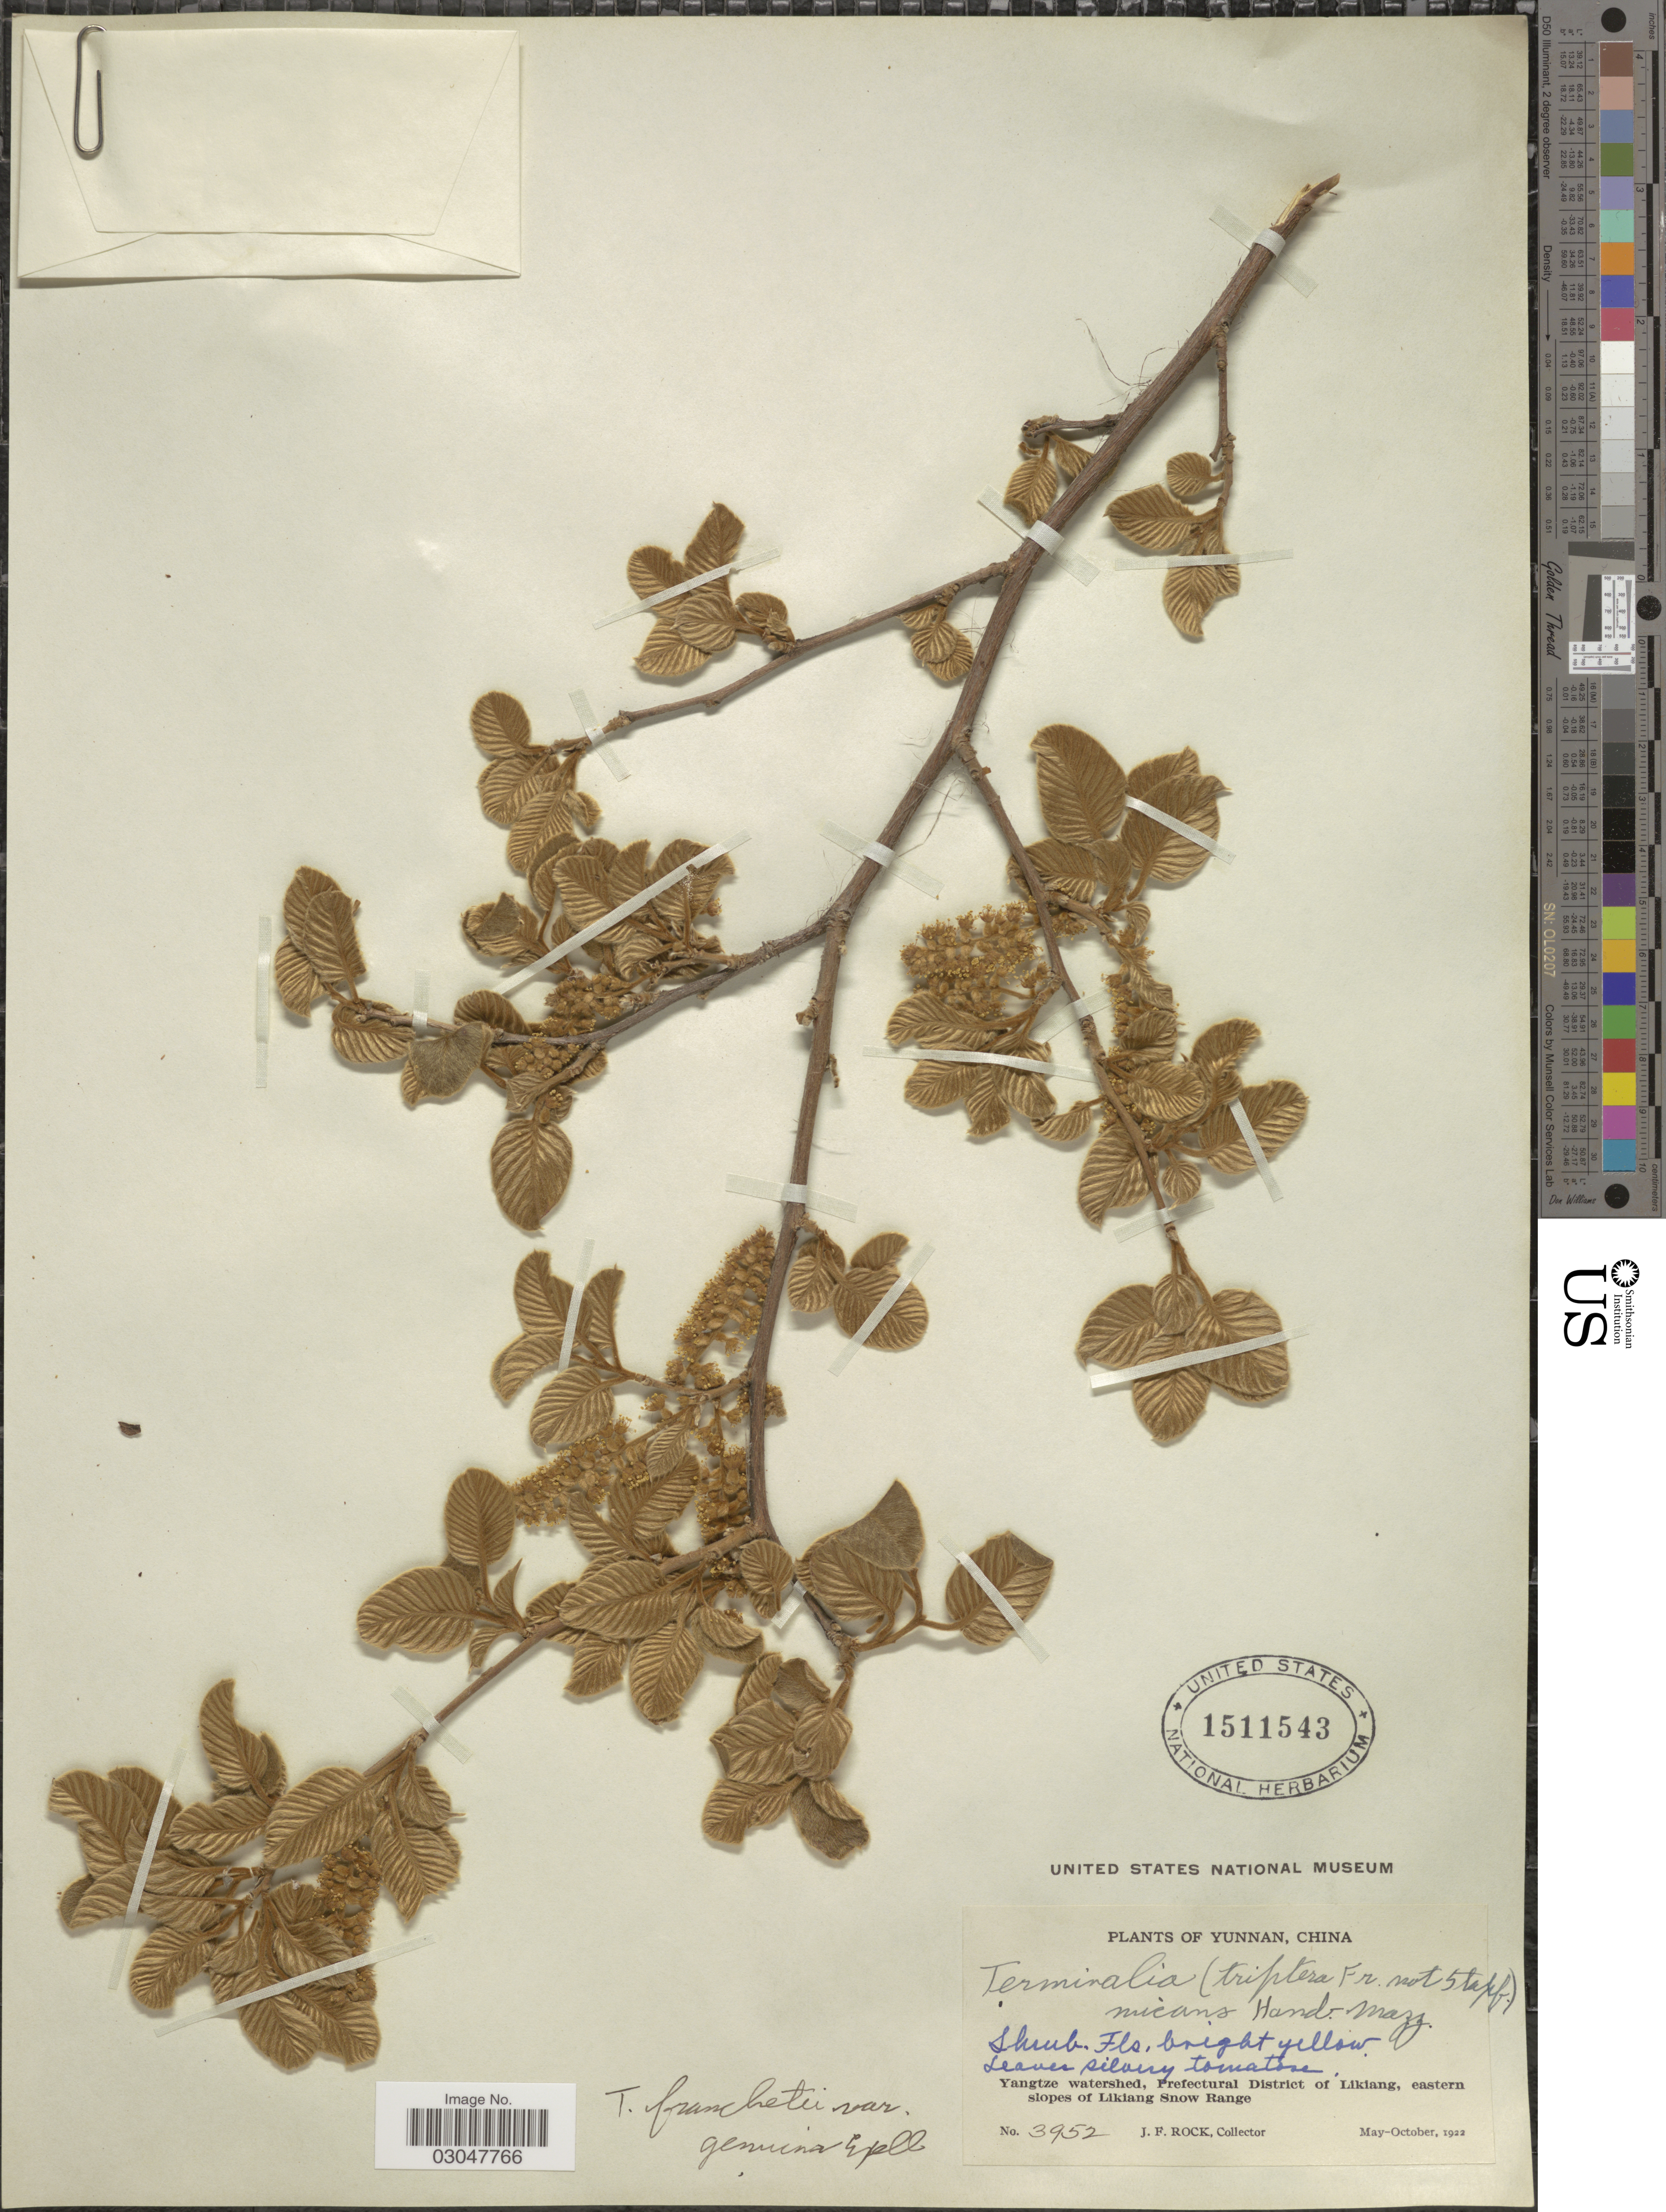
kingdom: Plantae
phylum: Tracheophyta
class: Magnoliopsida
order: Myrtales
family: Combretaceae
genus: Terminalia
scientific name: Terminalia franchetii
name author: Gagnep.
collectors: J. Rock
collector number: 3952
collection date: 1922-05/1922-10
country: China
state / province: Yunnan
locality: Yangtze watershed, Prefectural District of Likiang, eastern slopes of Likiang Snow Range.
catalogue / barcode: US 1511543